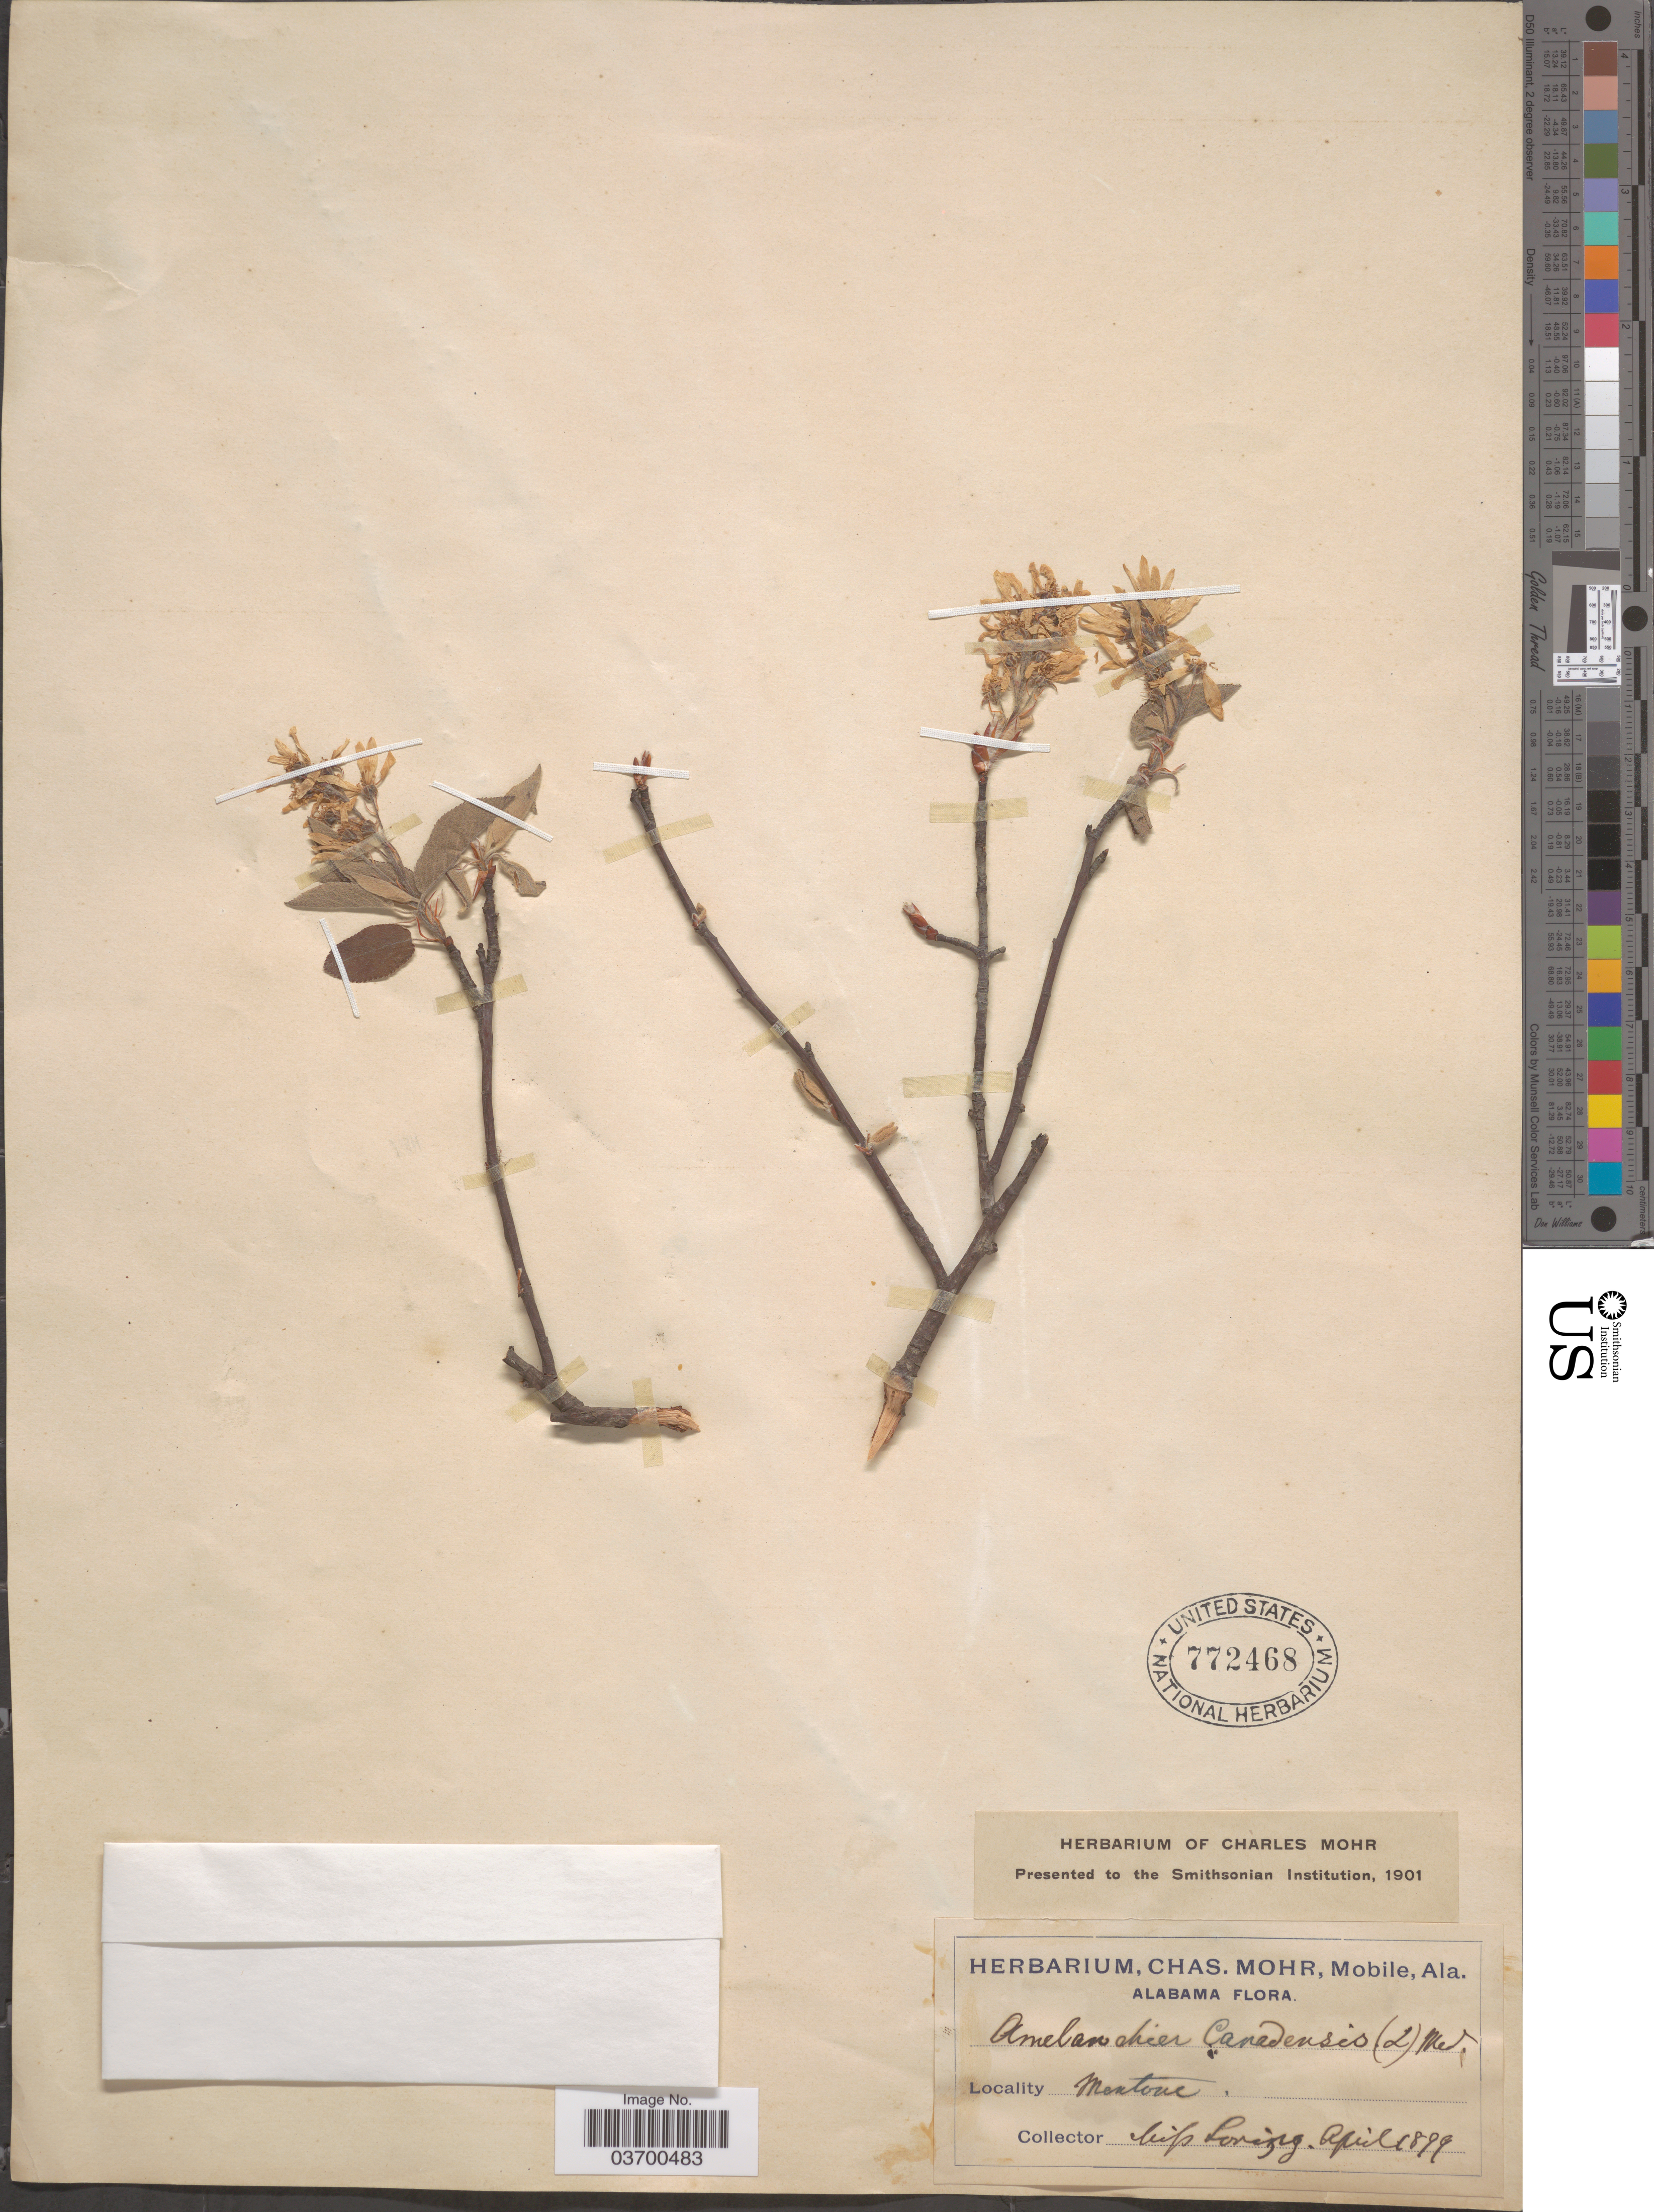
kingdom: Plantae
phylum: Tracheophyta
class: Magnoliopsida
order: Rosales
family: Rosaceae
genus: Amelanchier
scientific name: Amelanchier canadensis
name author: (L.) Medic.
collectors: N. Loring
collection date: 1899-04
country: United States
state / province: Alabama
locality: Mentone.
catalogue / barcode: US 772468